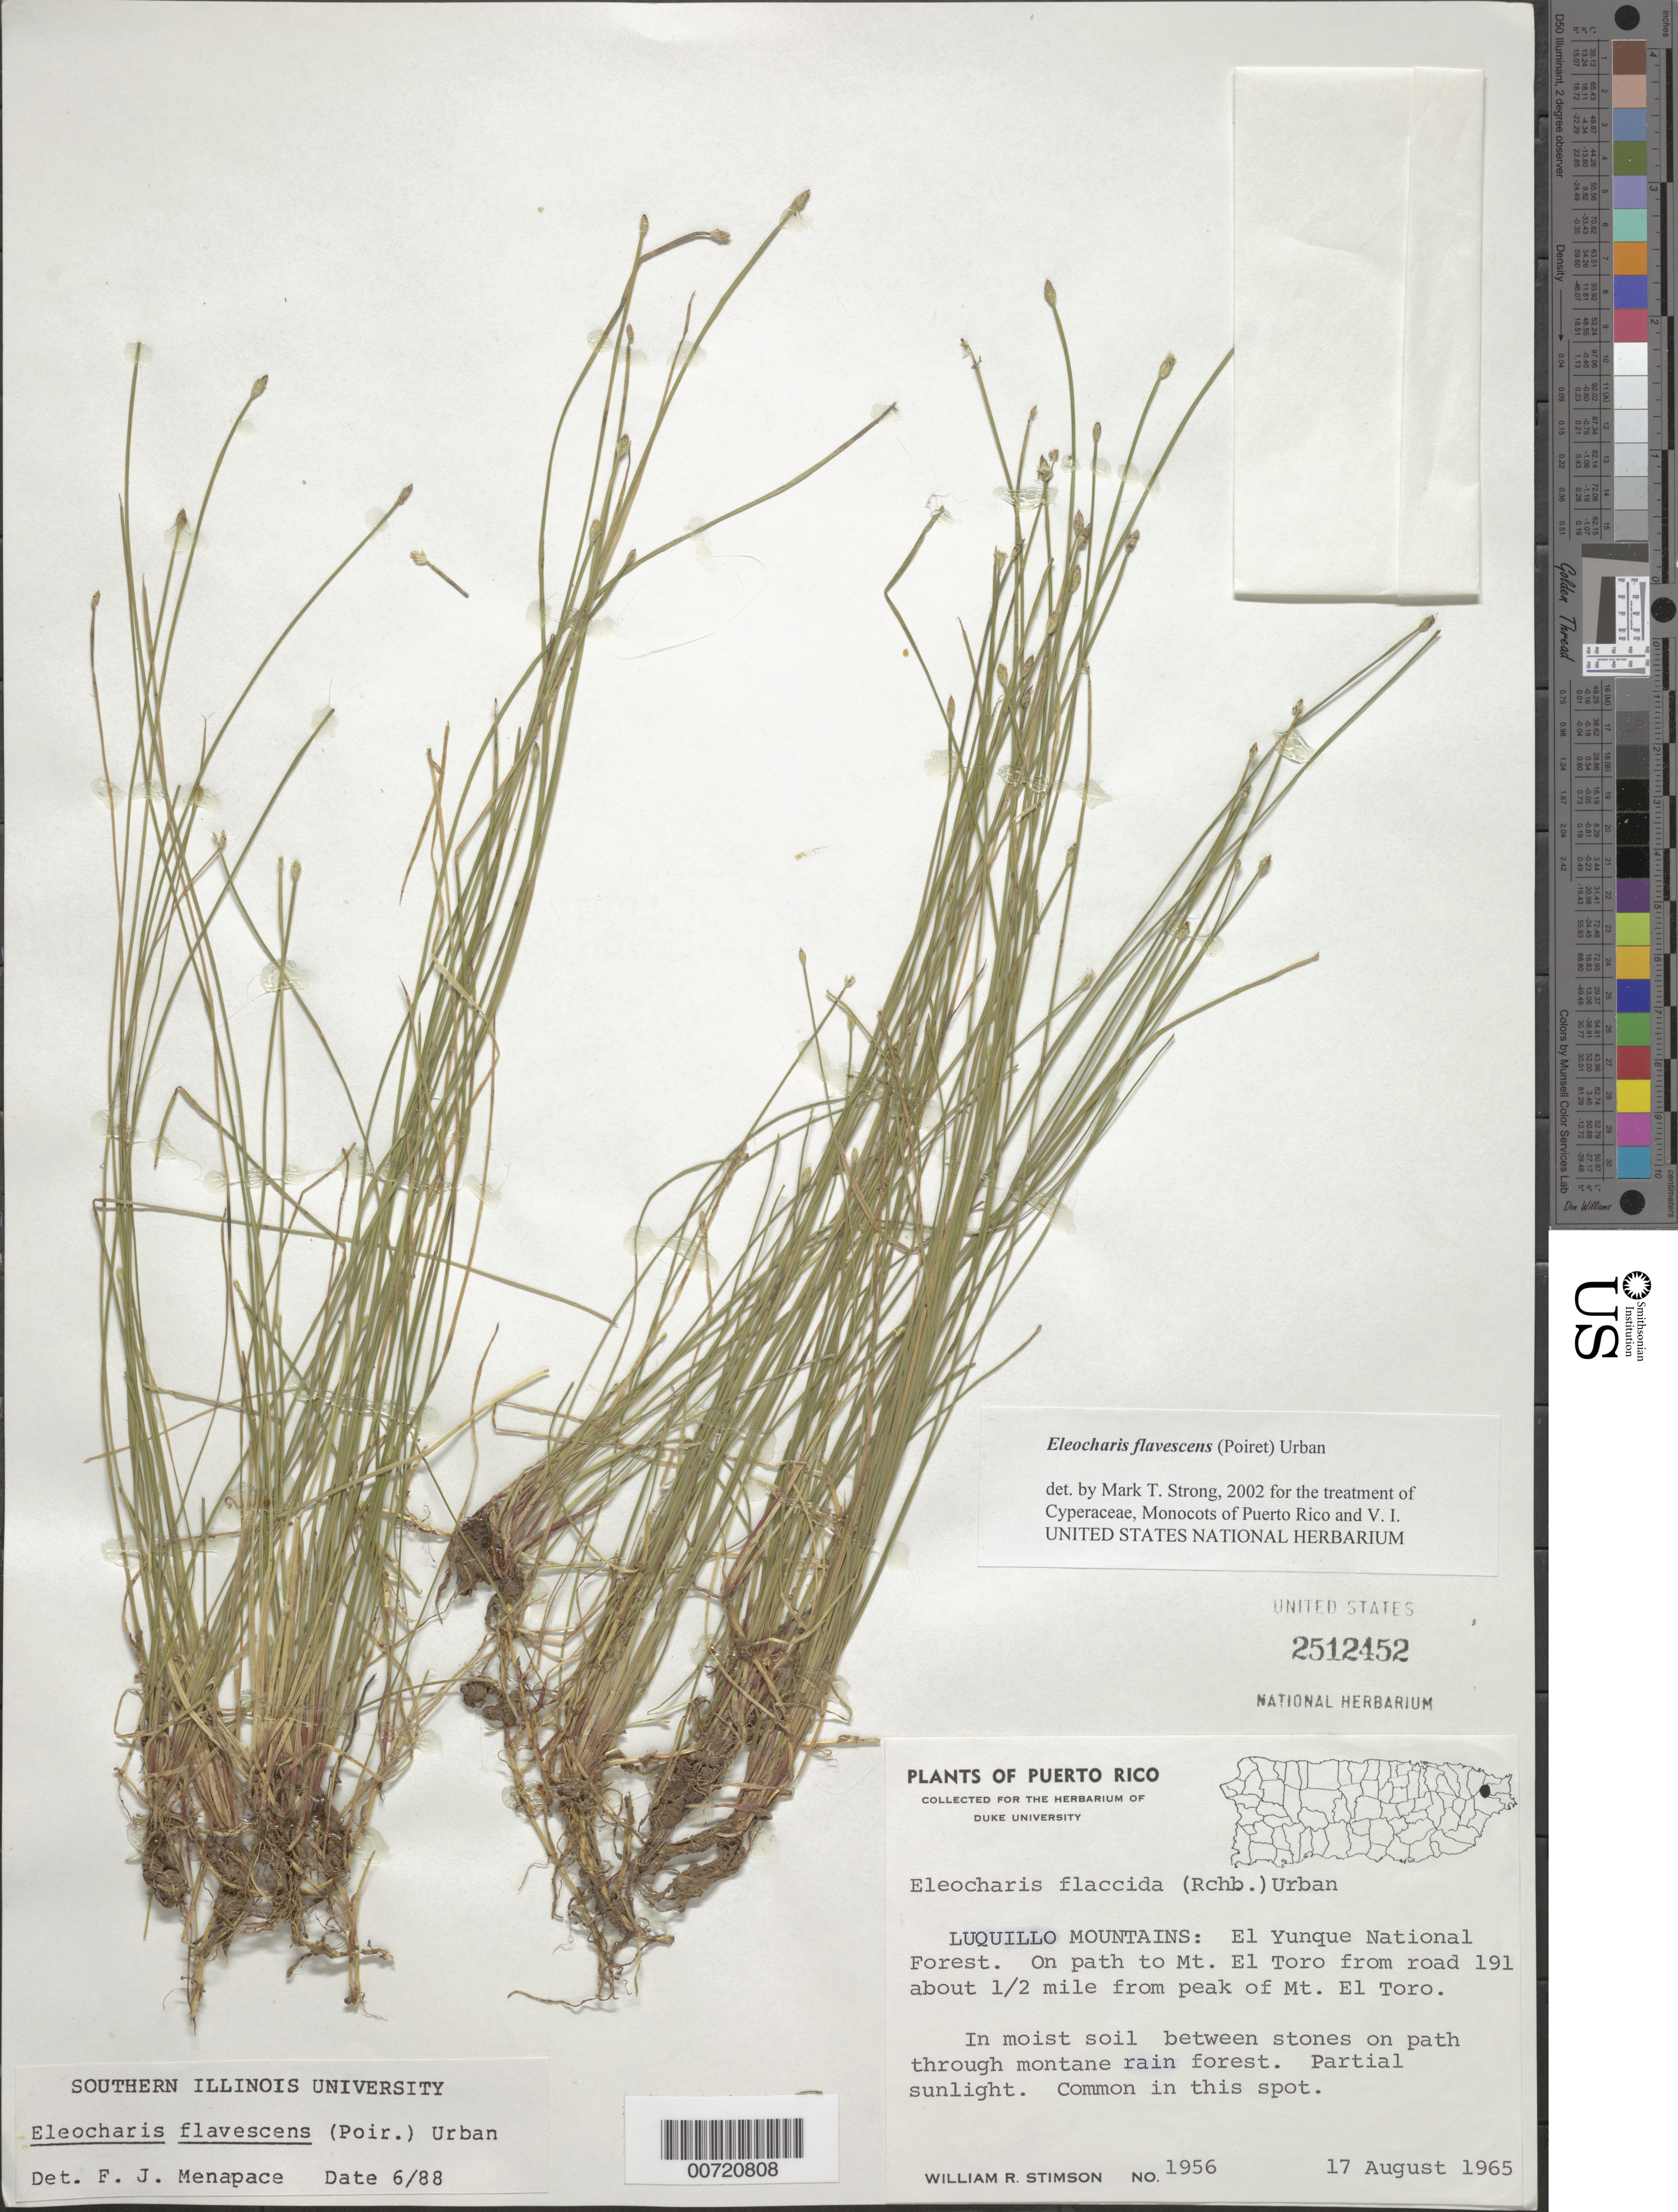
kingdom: Plantae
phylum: Tracheophyta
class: Liliopsida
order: Poales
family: Cyperaceae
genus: Eleocharis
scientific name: Eleocharis flavescens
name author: (Poir.) Urb.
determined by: Strong, M. T., (US), Smithsonian Institution - National Museum of Natural History (UNITED STATES)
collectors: W. R. Stimson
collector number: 1956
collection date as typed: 17 Aug 1965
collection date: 1965-08-17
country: Puerto Rico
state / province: Luquillo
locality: Luquillo Mountains: El Yunque National Forest. On path to Mt. El Toro from Rd. 191, about 0.5 mi. from peak.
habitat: In moist soil between stones on path through montane rain forest.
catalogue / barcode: US 2512452